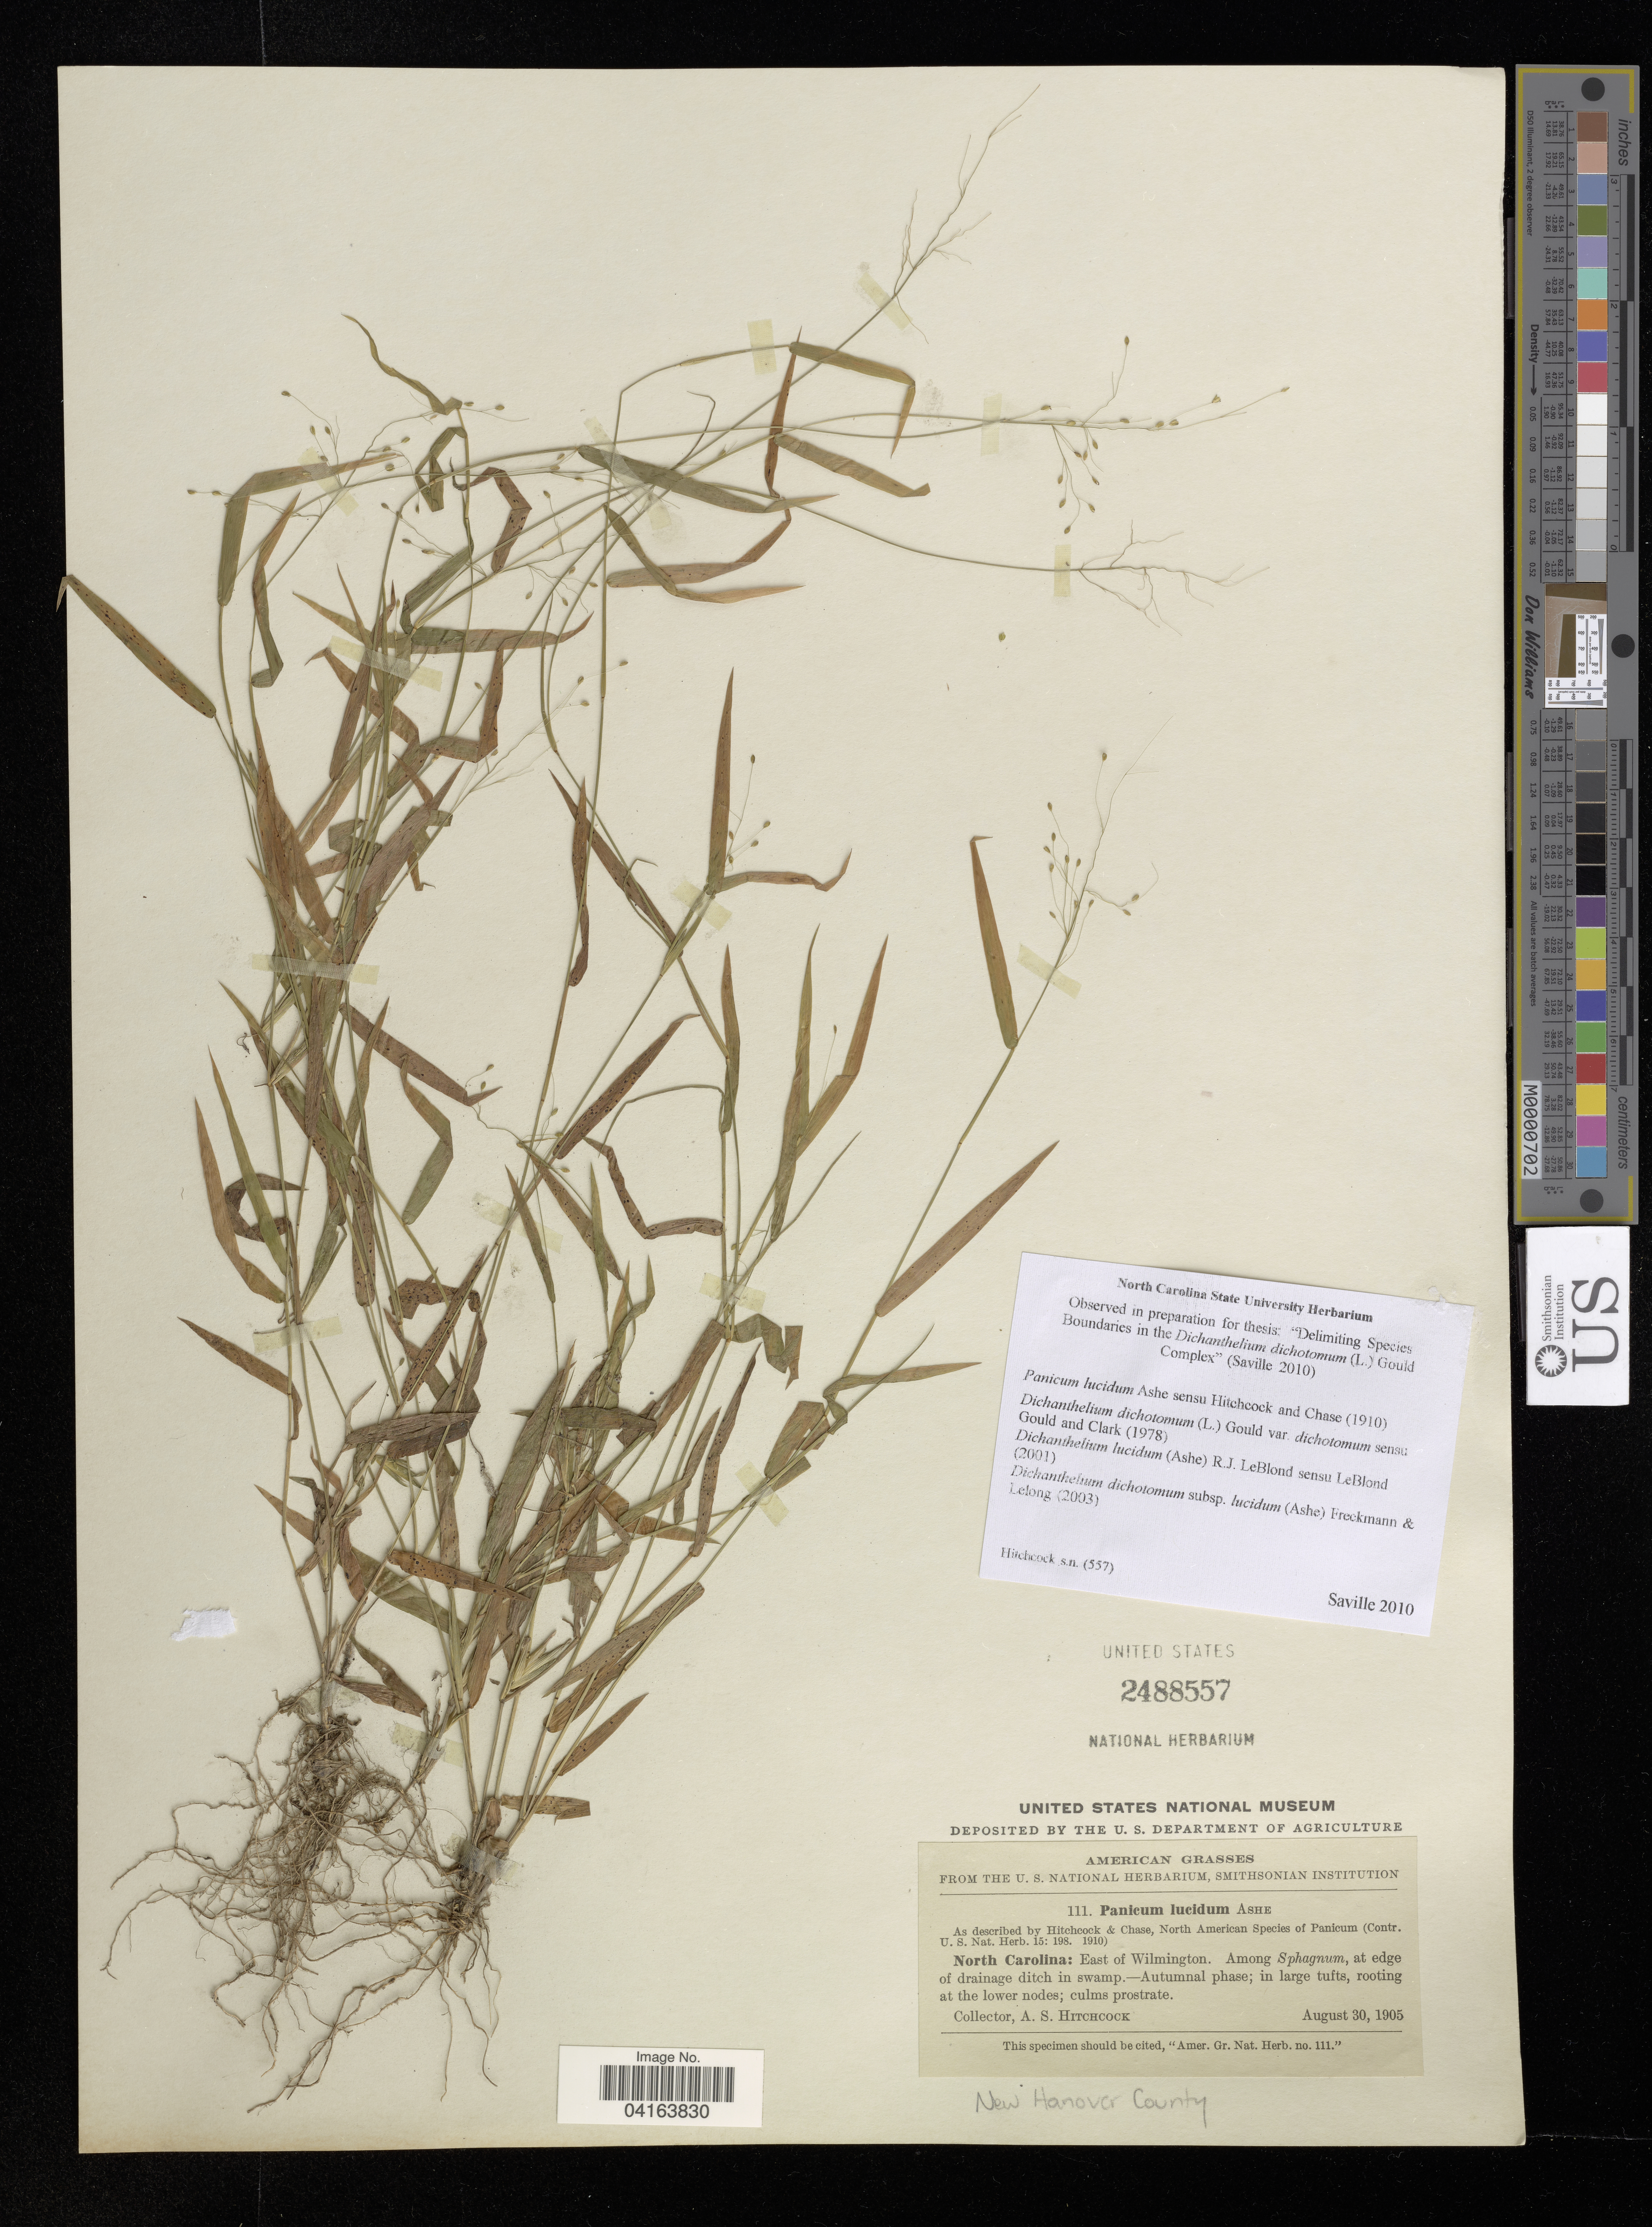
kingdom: Plantae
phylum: Tracheophyta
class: Liliopsida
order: Poales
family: Poaceae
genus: Dichanthelium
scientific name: Dichanthelium dichotomum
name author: (L.) Gould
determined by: Saville, A. C., (NCSC), North Carolina State University (UNITED STATES)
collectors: A. Hitchcock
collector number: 111?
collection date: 1905-08-30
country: United States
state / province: North Carolina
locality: East of Wilmington. Among Sphagnum, at edge of drainage ditch in swamp. New Hanover County.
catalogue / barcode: US 2488557